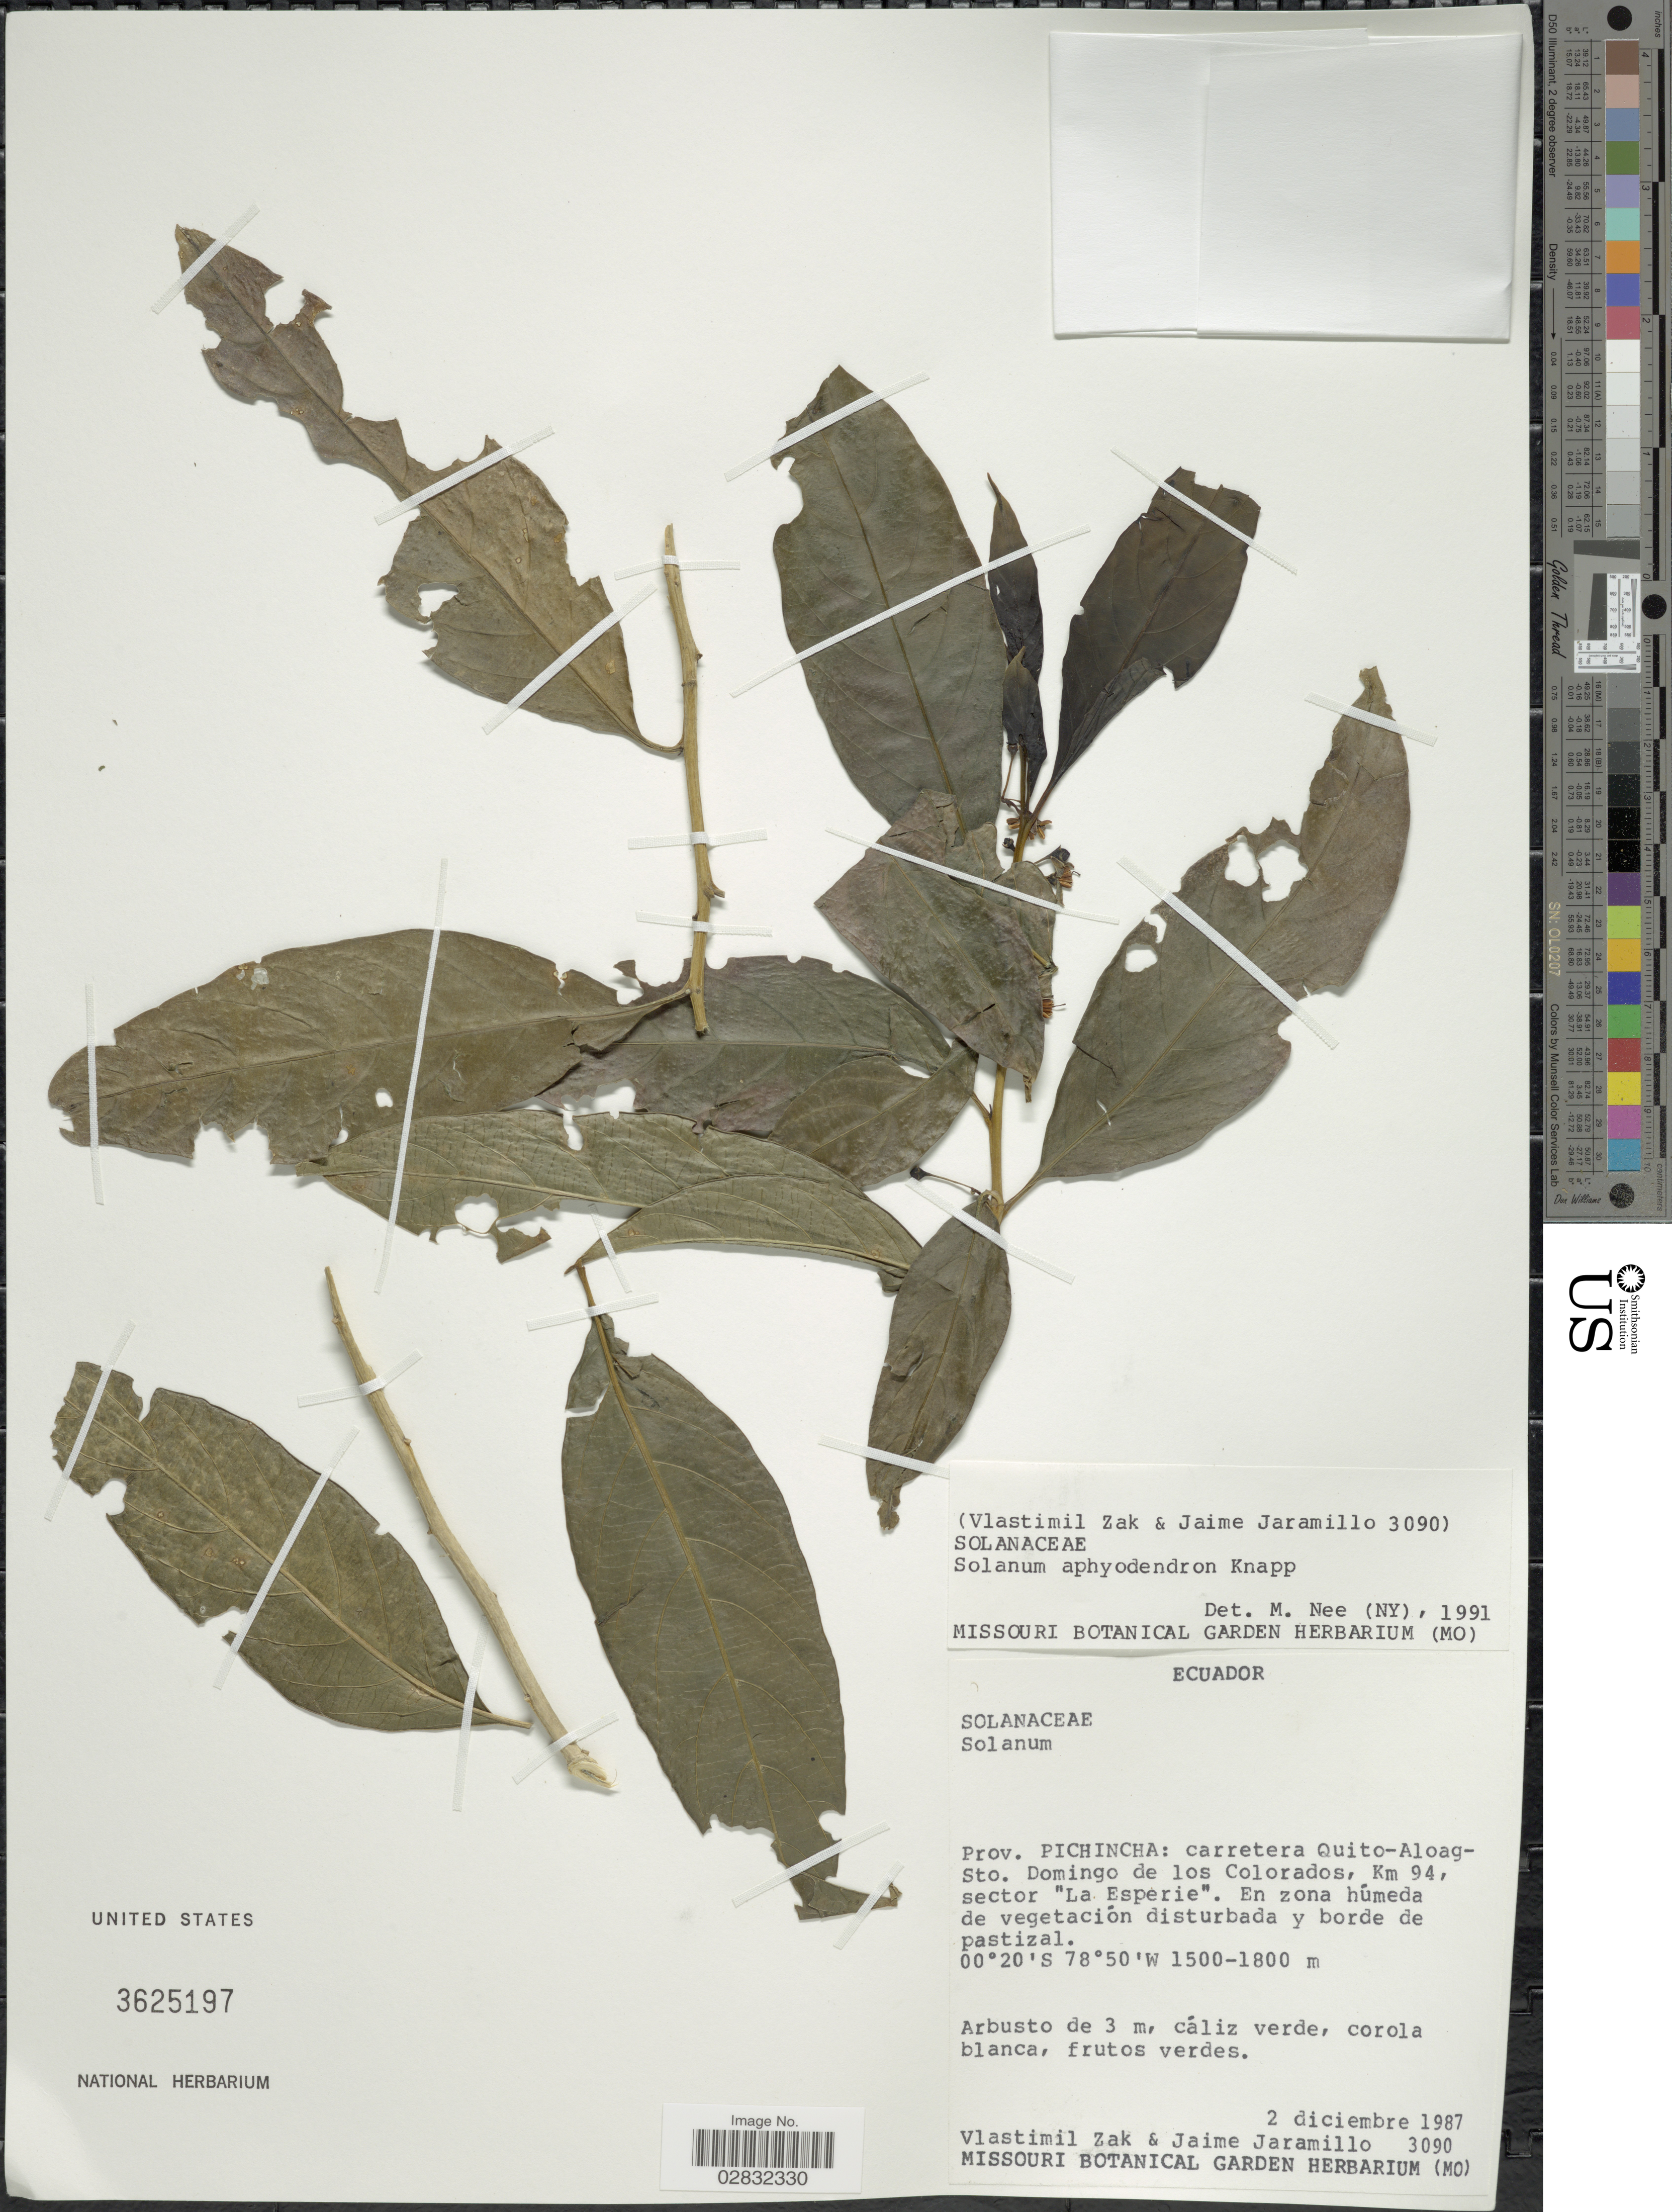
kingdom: Plantae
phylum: Tracheophyta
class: Magnoliopsida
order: Solanales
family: Solanaceae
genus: Solanum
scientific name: Solanum aphyodendron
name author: S. Knapp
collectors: V. Zak & J. Jaramillo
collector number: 3090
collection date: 1987-12-02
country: Ecuador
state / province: Pichincha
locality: Prov. Pichincha: carretera Quito-Aloag-Sto. Domingo de los Colorados, Km 94, sector "La Esperie".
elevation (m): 1500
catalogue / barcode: US 3625197